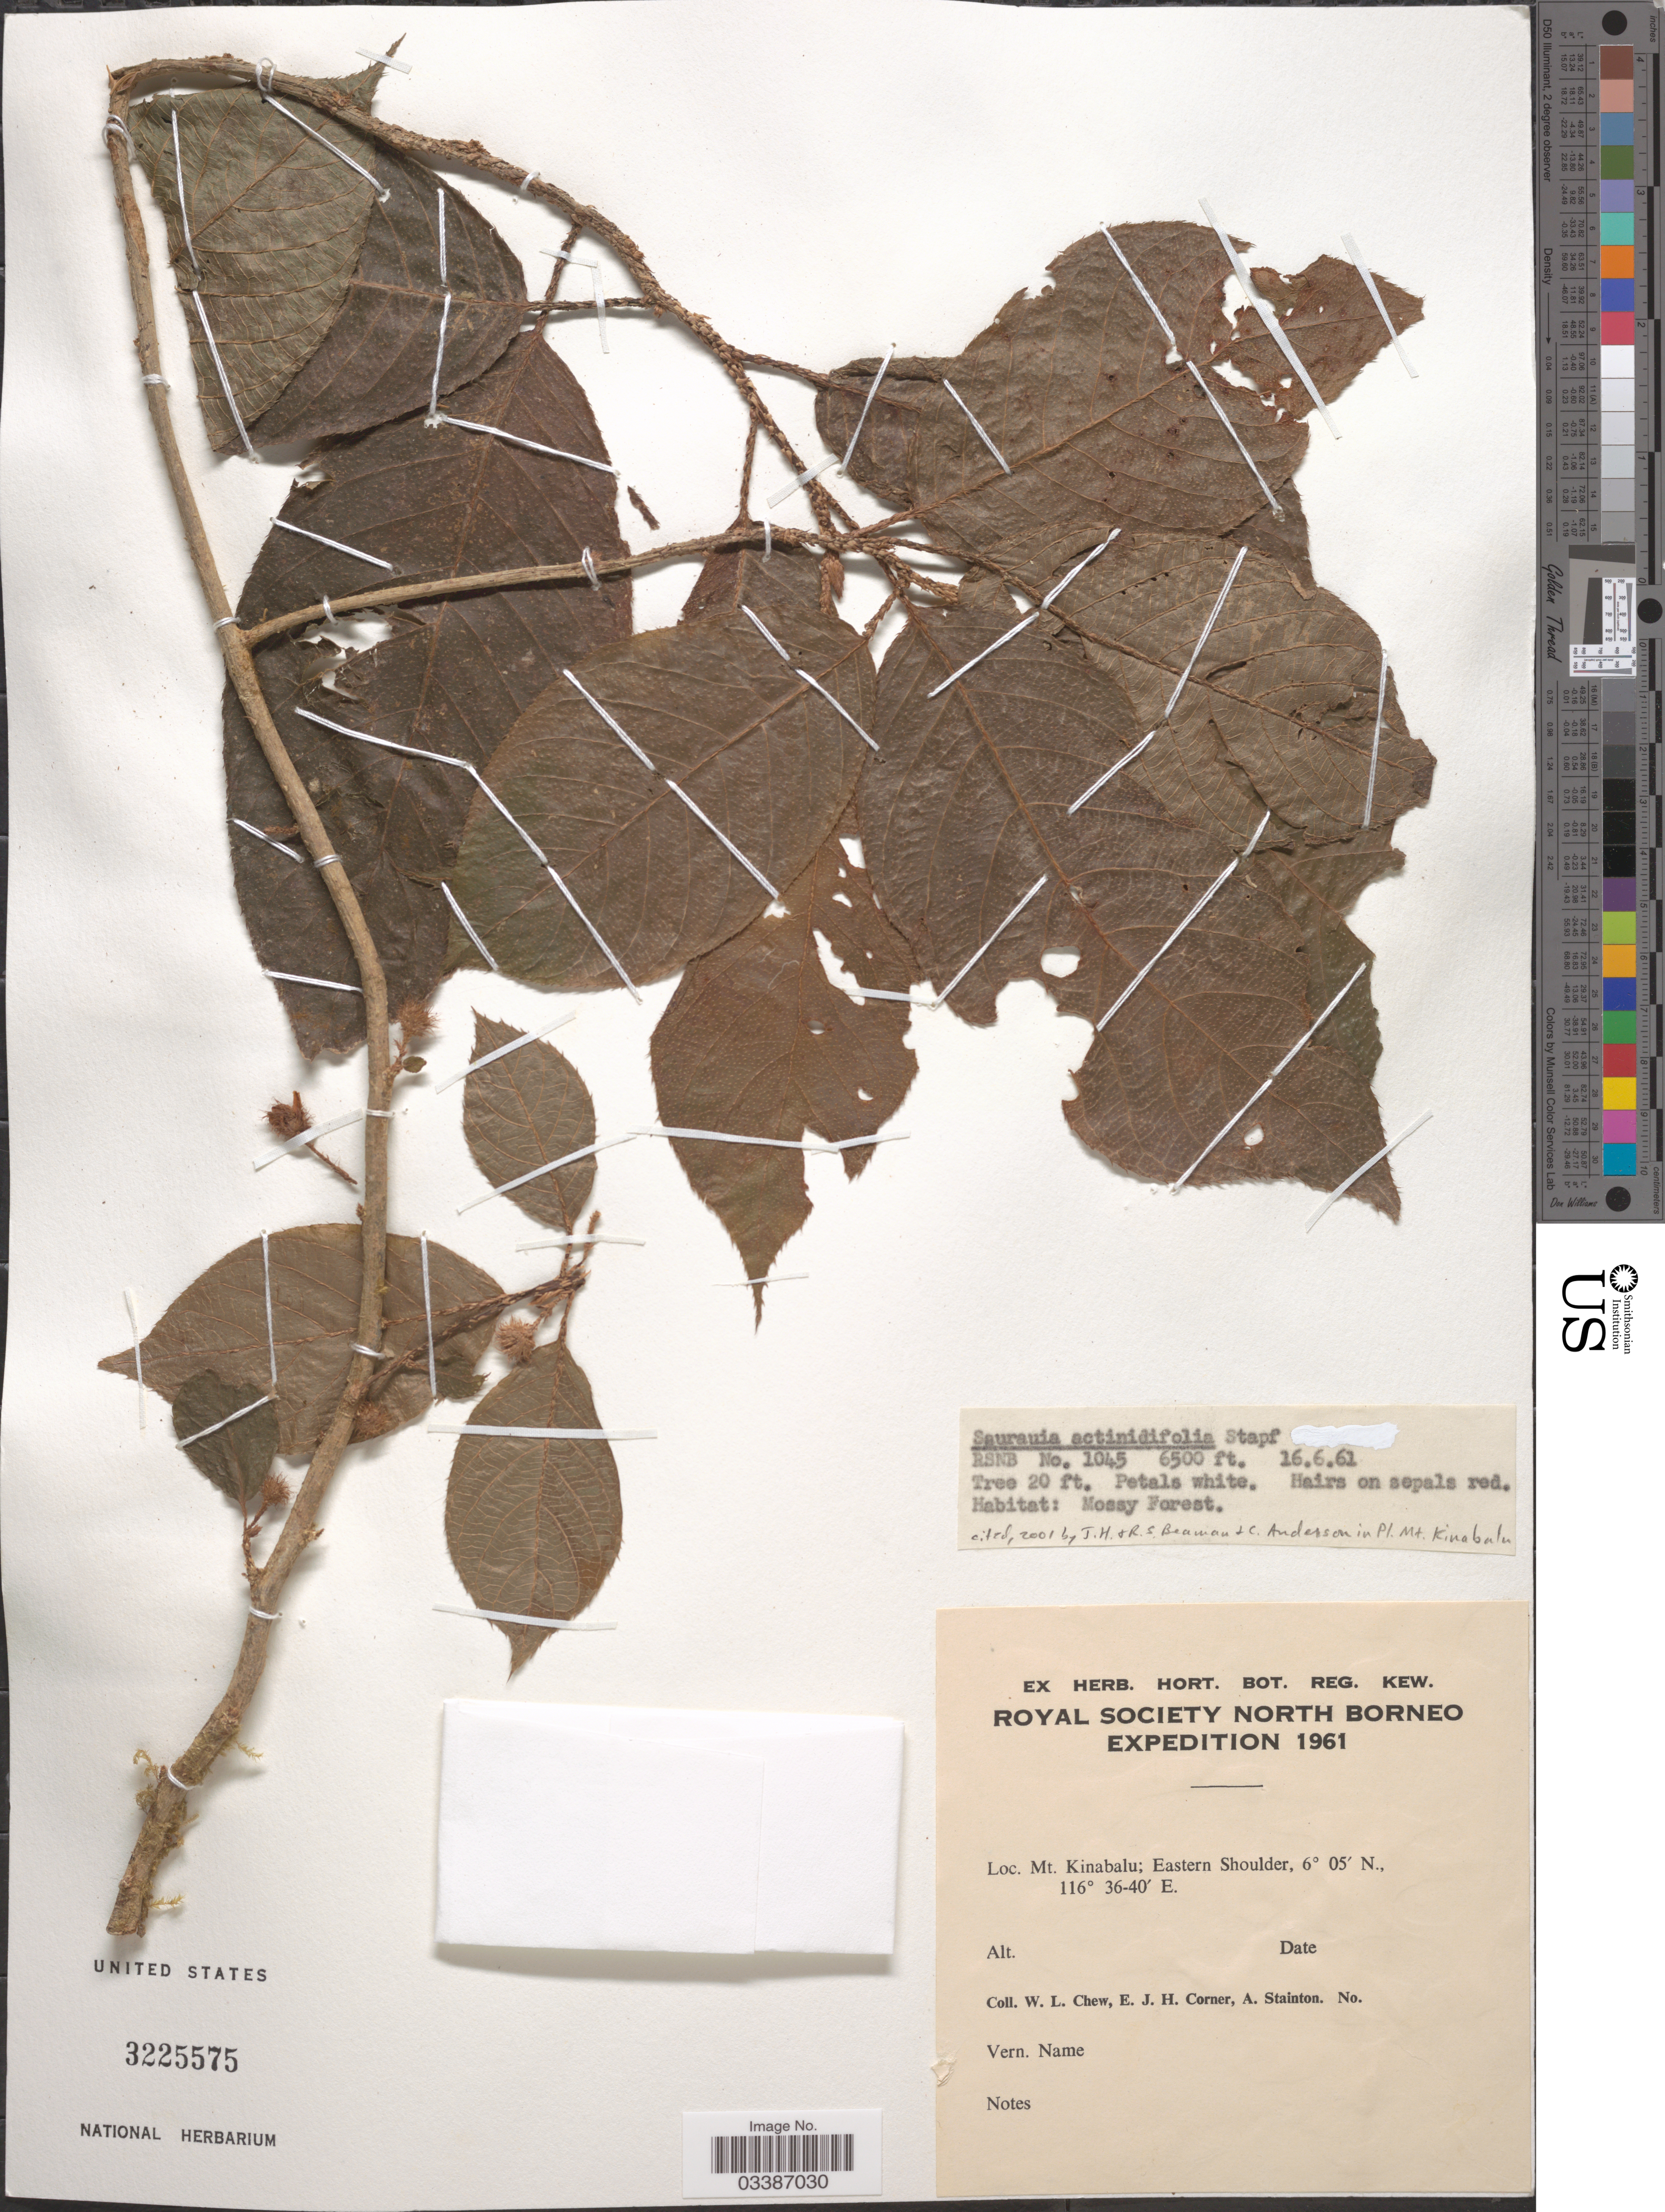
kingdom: Plantae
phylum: Tracheophyta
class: Magnoliopsida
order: Ericales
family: Actinidiaceae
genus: Saurauia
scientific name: Saurauia actinidiifolia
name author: Stapf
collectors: W. Chew, E. Corner & A. Stainton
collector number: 1045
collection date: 1961-06-16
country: Malaysia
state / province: Sabah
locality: Mt. Kinabalu; Eastern Shoulder.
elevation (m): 1981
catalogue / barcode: US 3225575